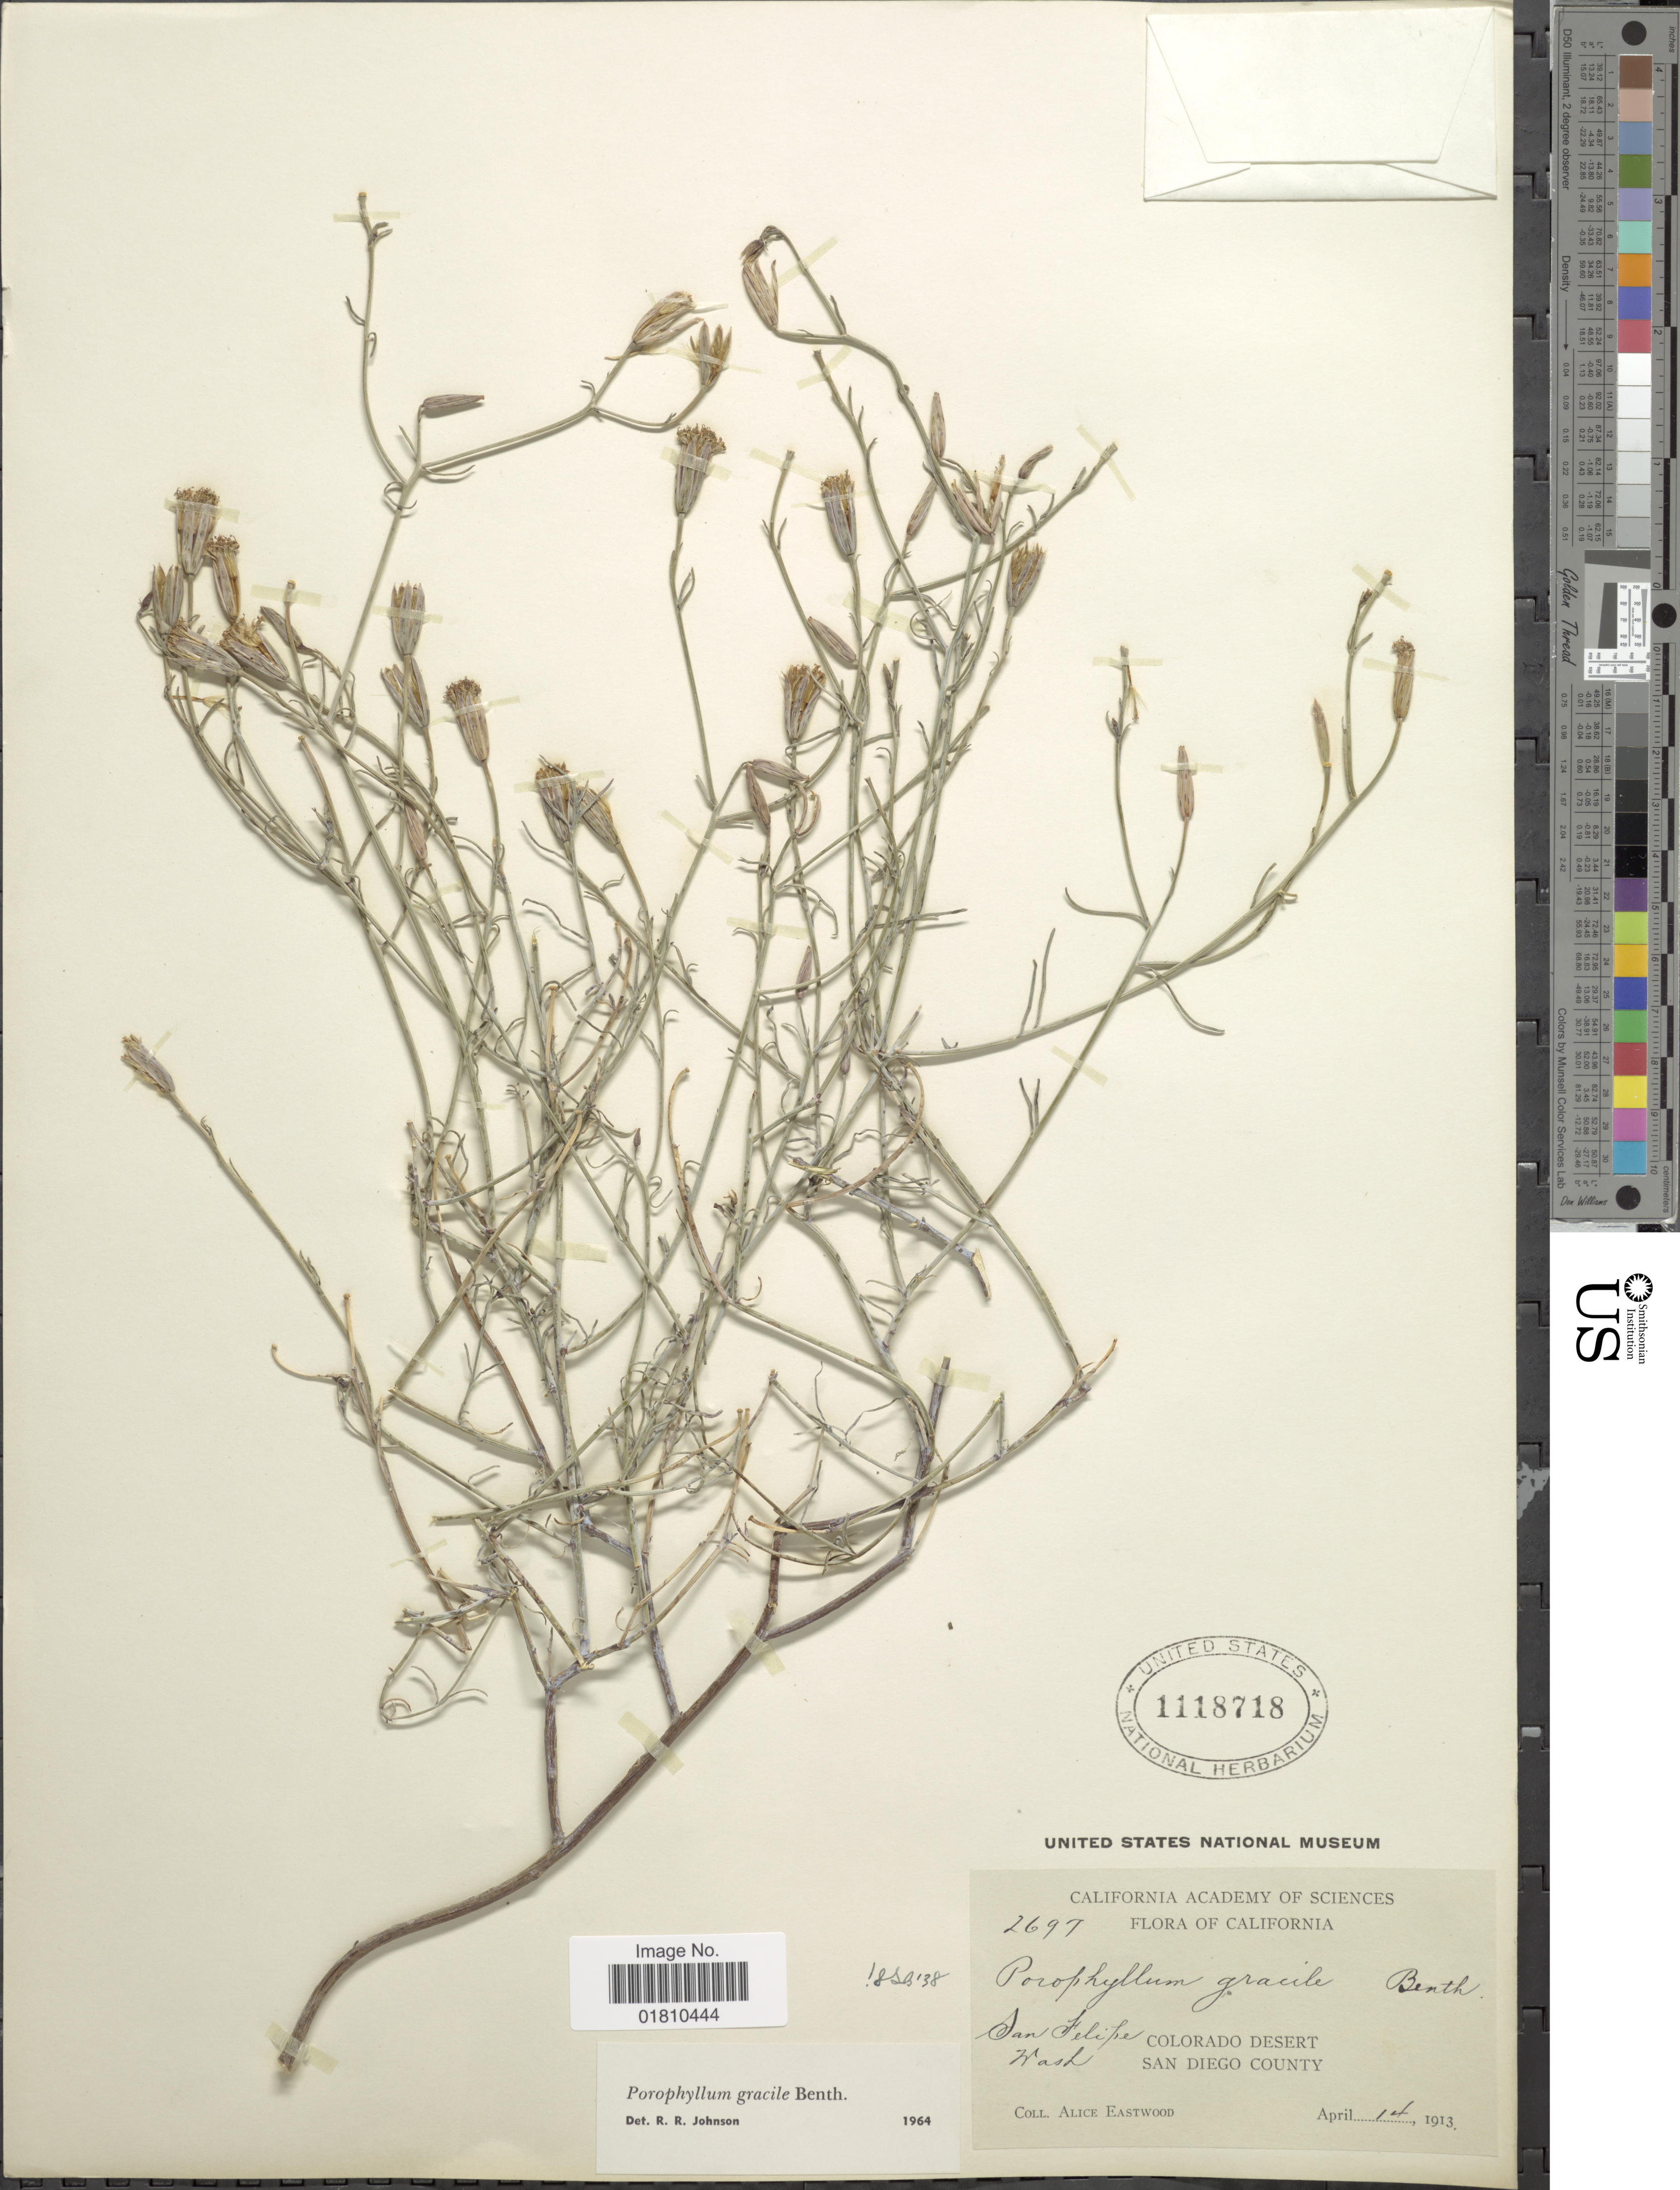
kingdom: Plantae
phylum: Tracheophyta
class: Magnoliopsida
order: Asterales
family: Asteraceae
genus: Porophyllum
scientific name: Porophyllum gracile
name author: Benth.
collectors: A. Eastwood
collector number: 2697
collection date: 1913-04-14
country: United States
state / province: California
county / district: San Diego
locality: San Felipe, Wash, Colorado Desert, San Diego County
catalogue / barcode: US 1118718